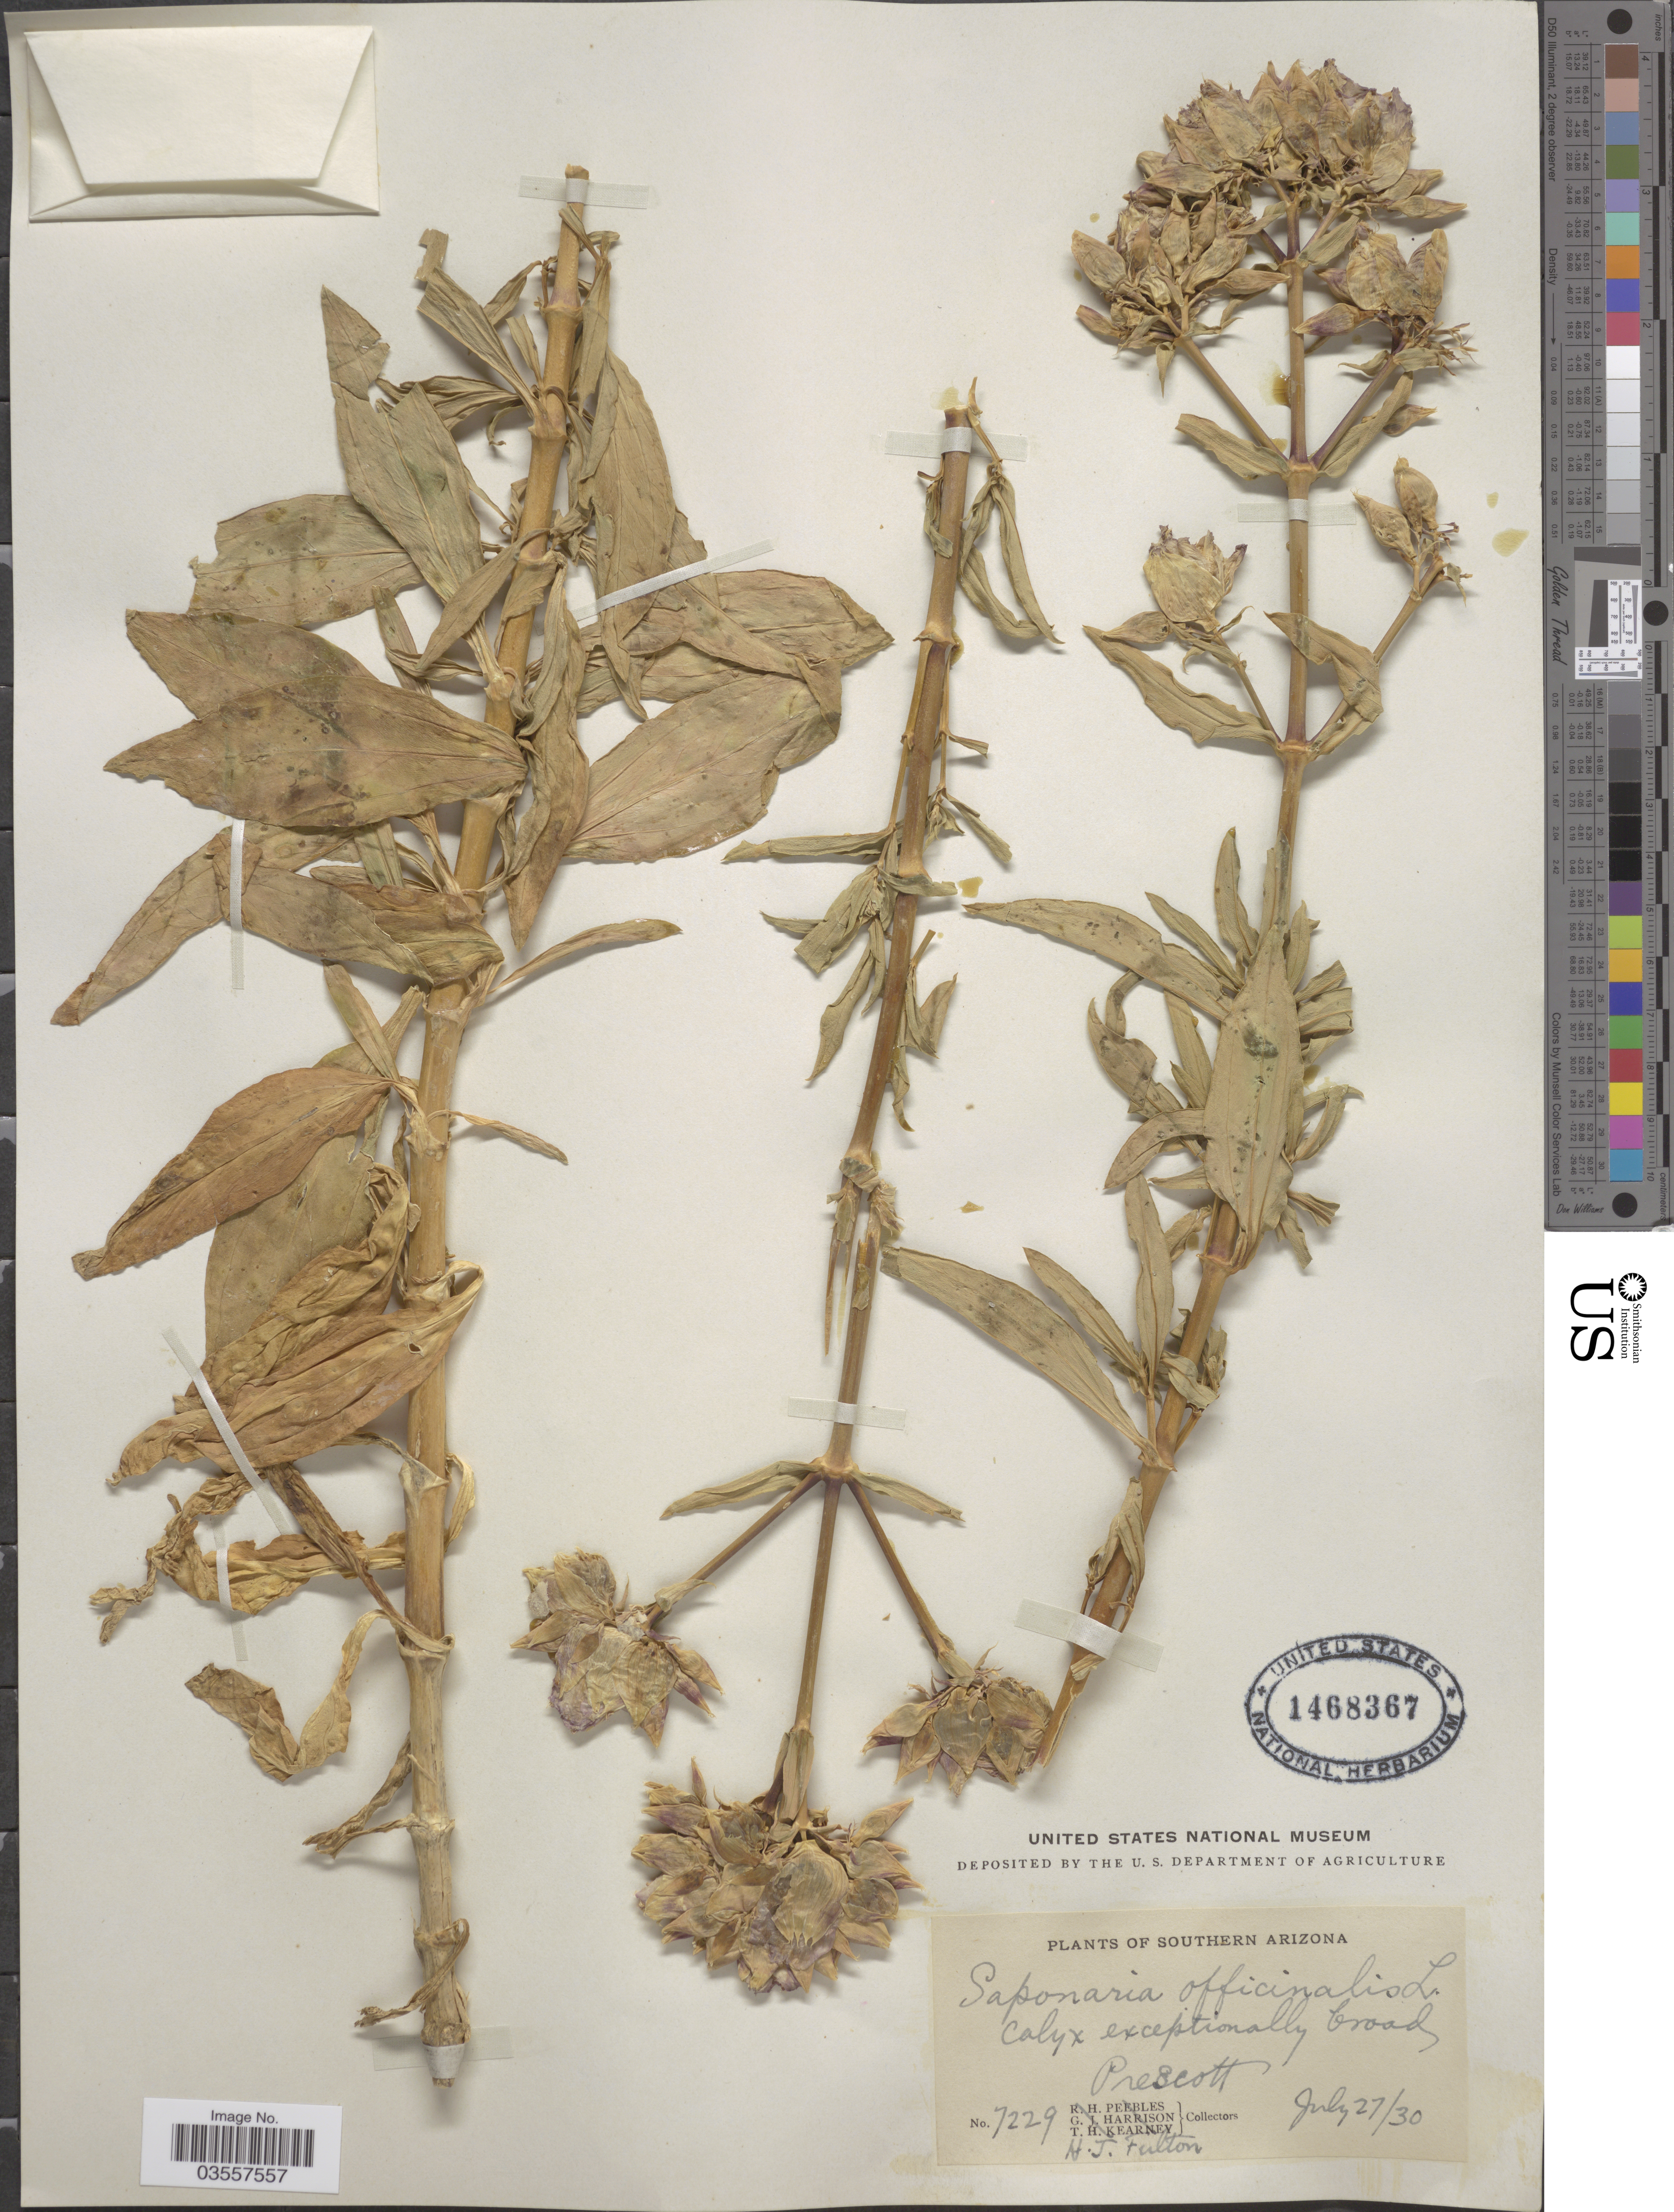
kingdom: Plantae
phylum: Tracheophyta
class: Magnoliopsida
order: Caryophyllales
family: Caryophyllaceae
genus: Saponaria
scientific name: Saponaria officinalis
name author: L.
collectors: H. Fulton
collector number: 7229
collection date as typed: Transcribed d/m/y: 27/7/30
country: United States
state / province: Arizona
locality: Southern Arizona. Prescott.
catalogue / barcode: US 1468367